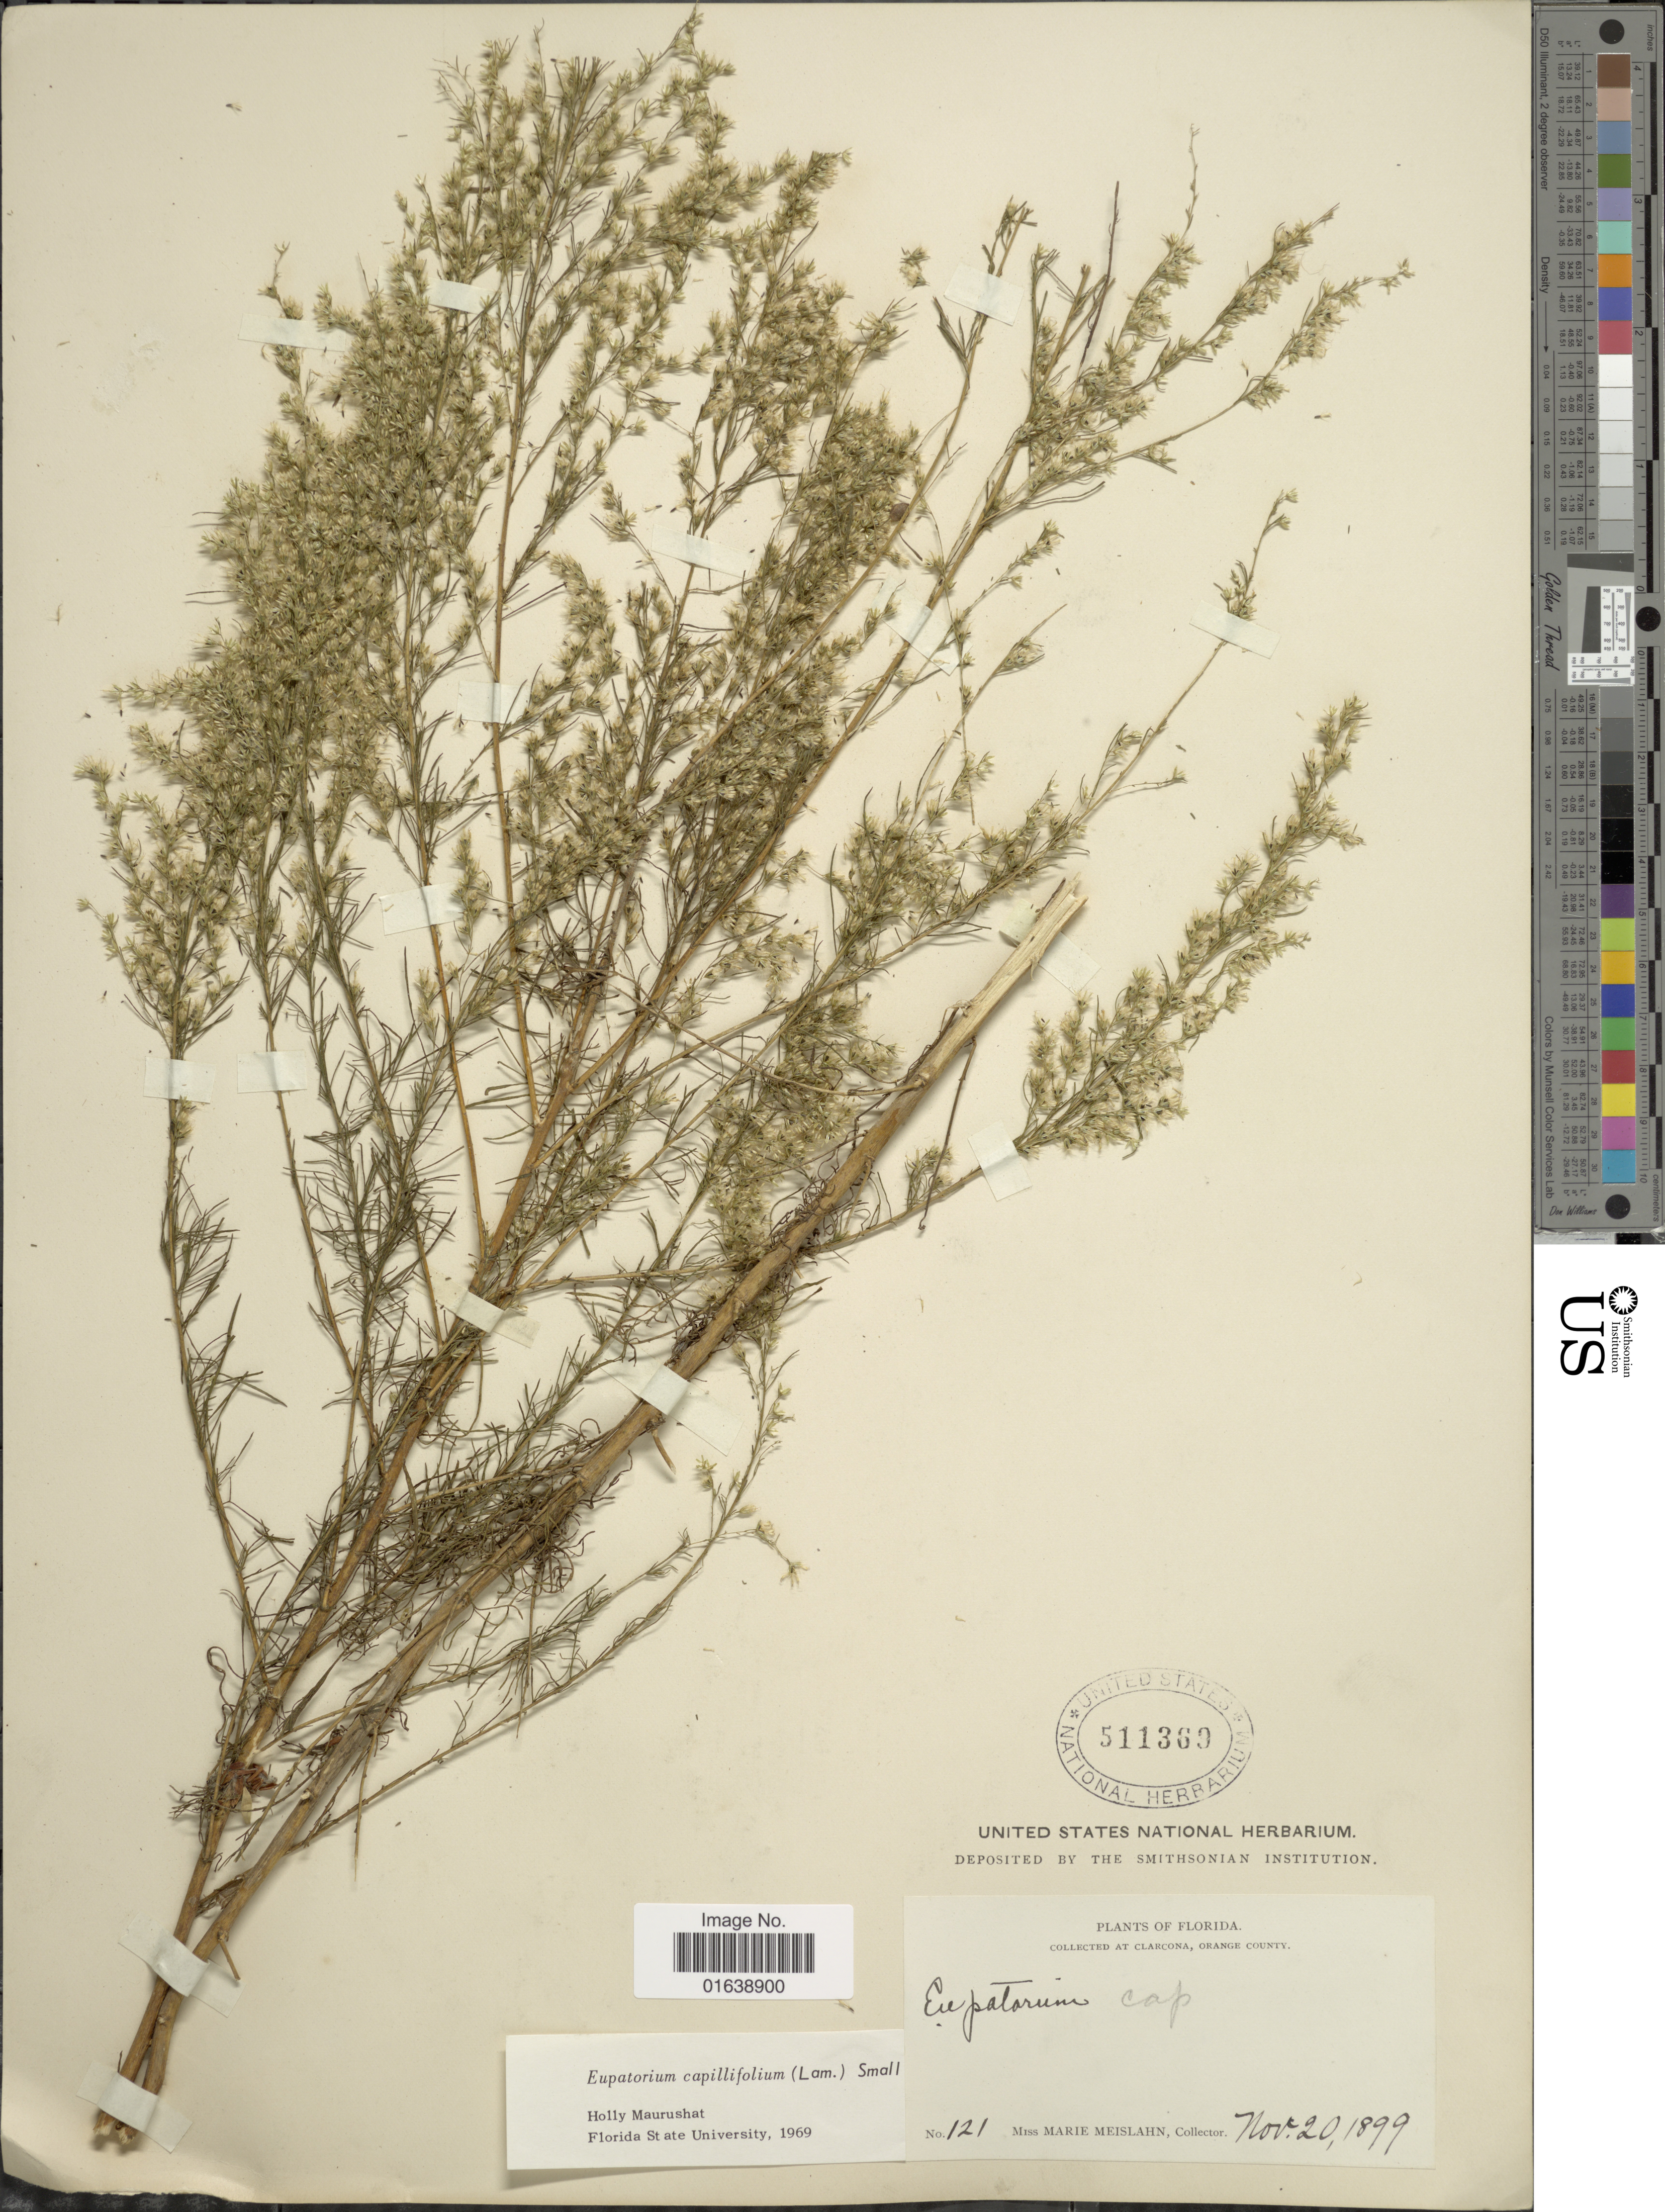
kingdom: Plantae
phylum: Tracheophyta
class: Magnoliopsida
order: Asterales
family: Asteraceae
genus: Eupatorium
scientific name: Eupatorium capillifolium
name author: (Lam.) Small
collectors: M. Meislahn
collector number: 121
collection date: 1899-11-20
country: United States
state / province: Florida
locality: Florida. Clarcona, Orange County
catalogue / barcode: US 511369